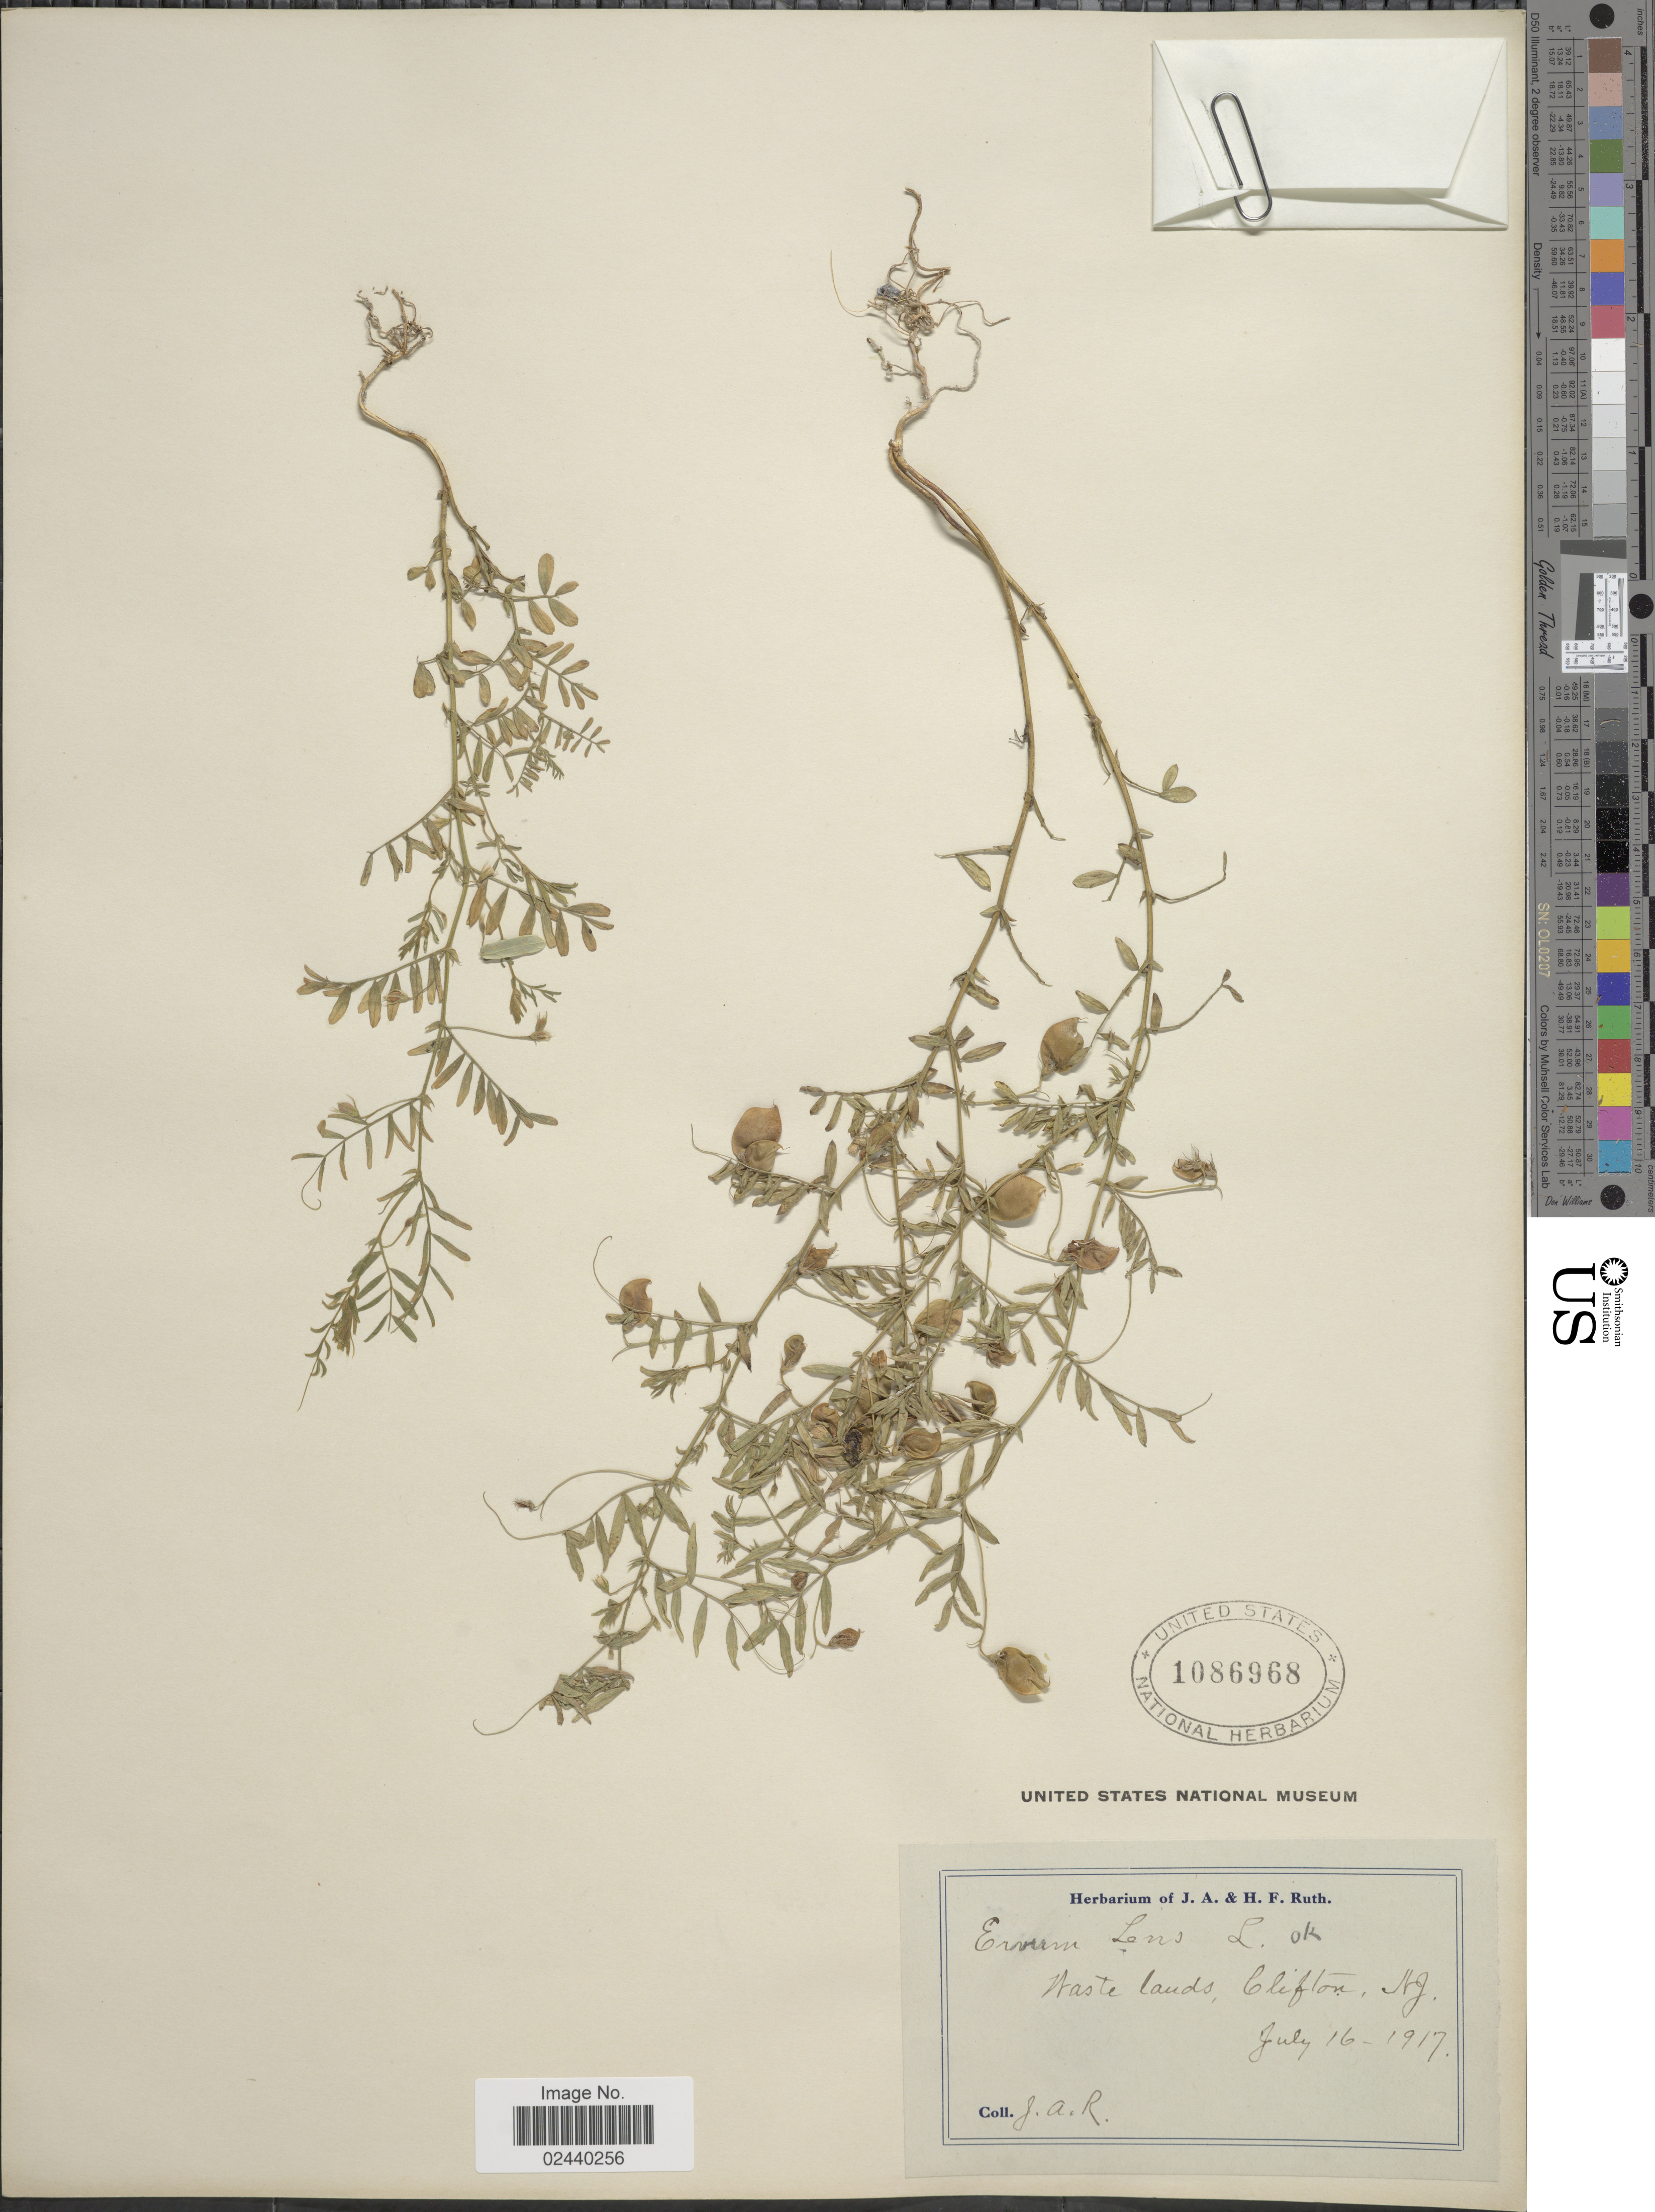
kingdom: Plantae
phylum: Tracheophyta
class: Magnoliopsida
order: Fabales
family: Fabaceae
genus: Vicia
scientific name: Vicia lens subsp. lens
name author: (L.) Coss. & Germ.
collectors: J. Ruth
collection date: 1917-07-16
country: United States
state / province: New Jersey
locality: Waste lands, Clifton, NJ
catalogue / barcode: US 1086968